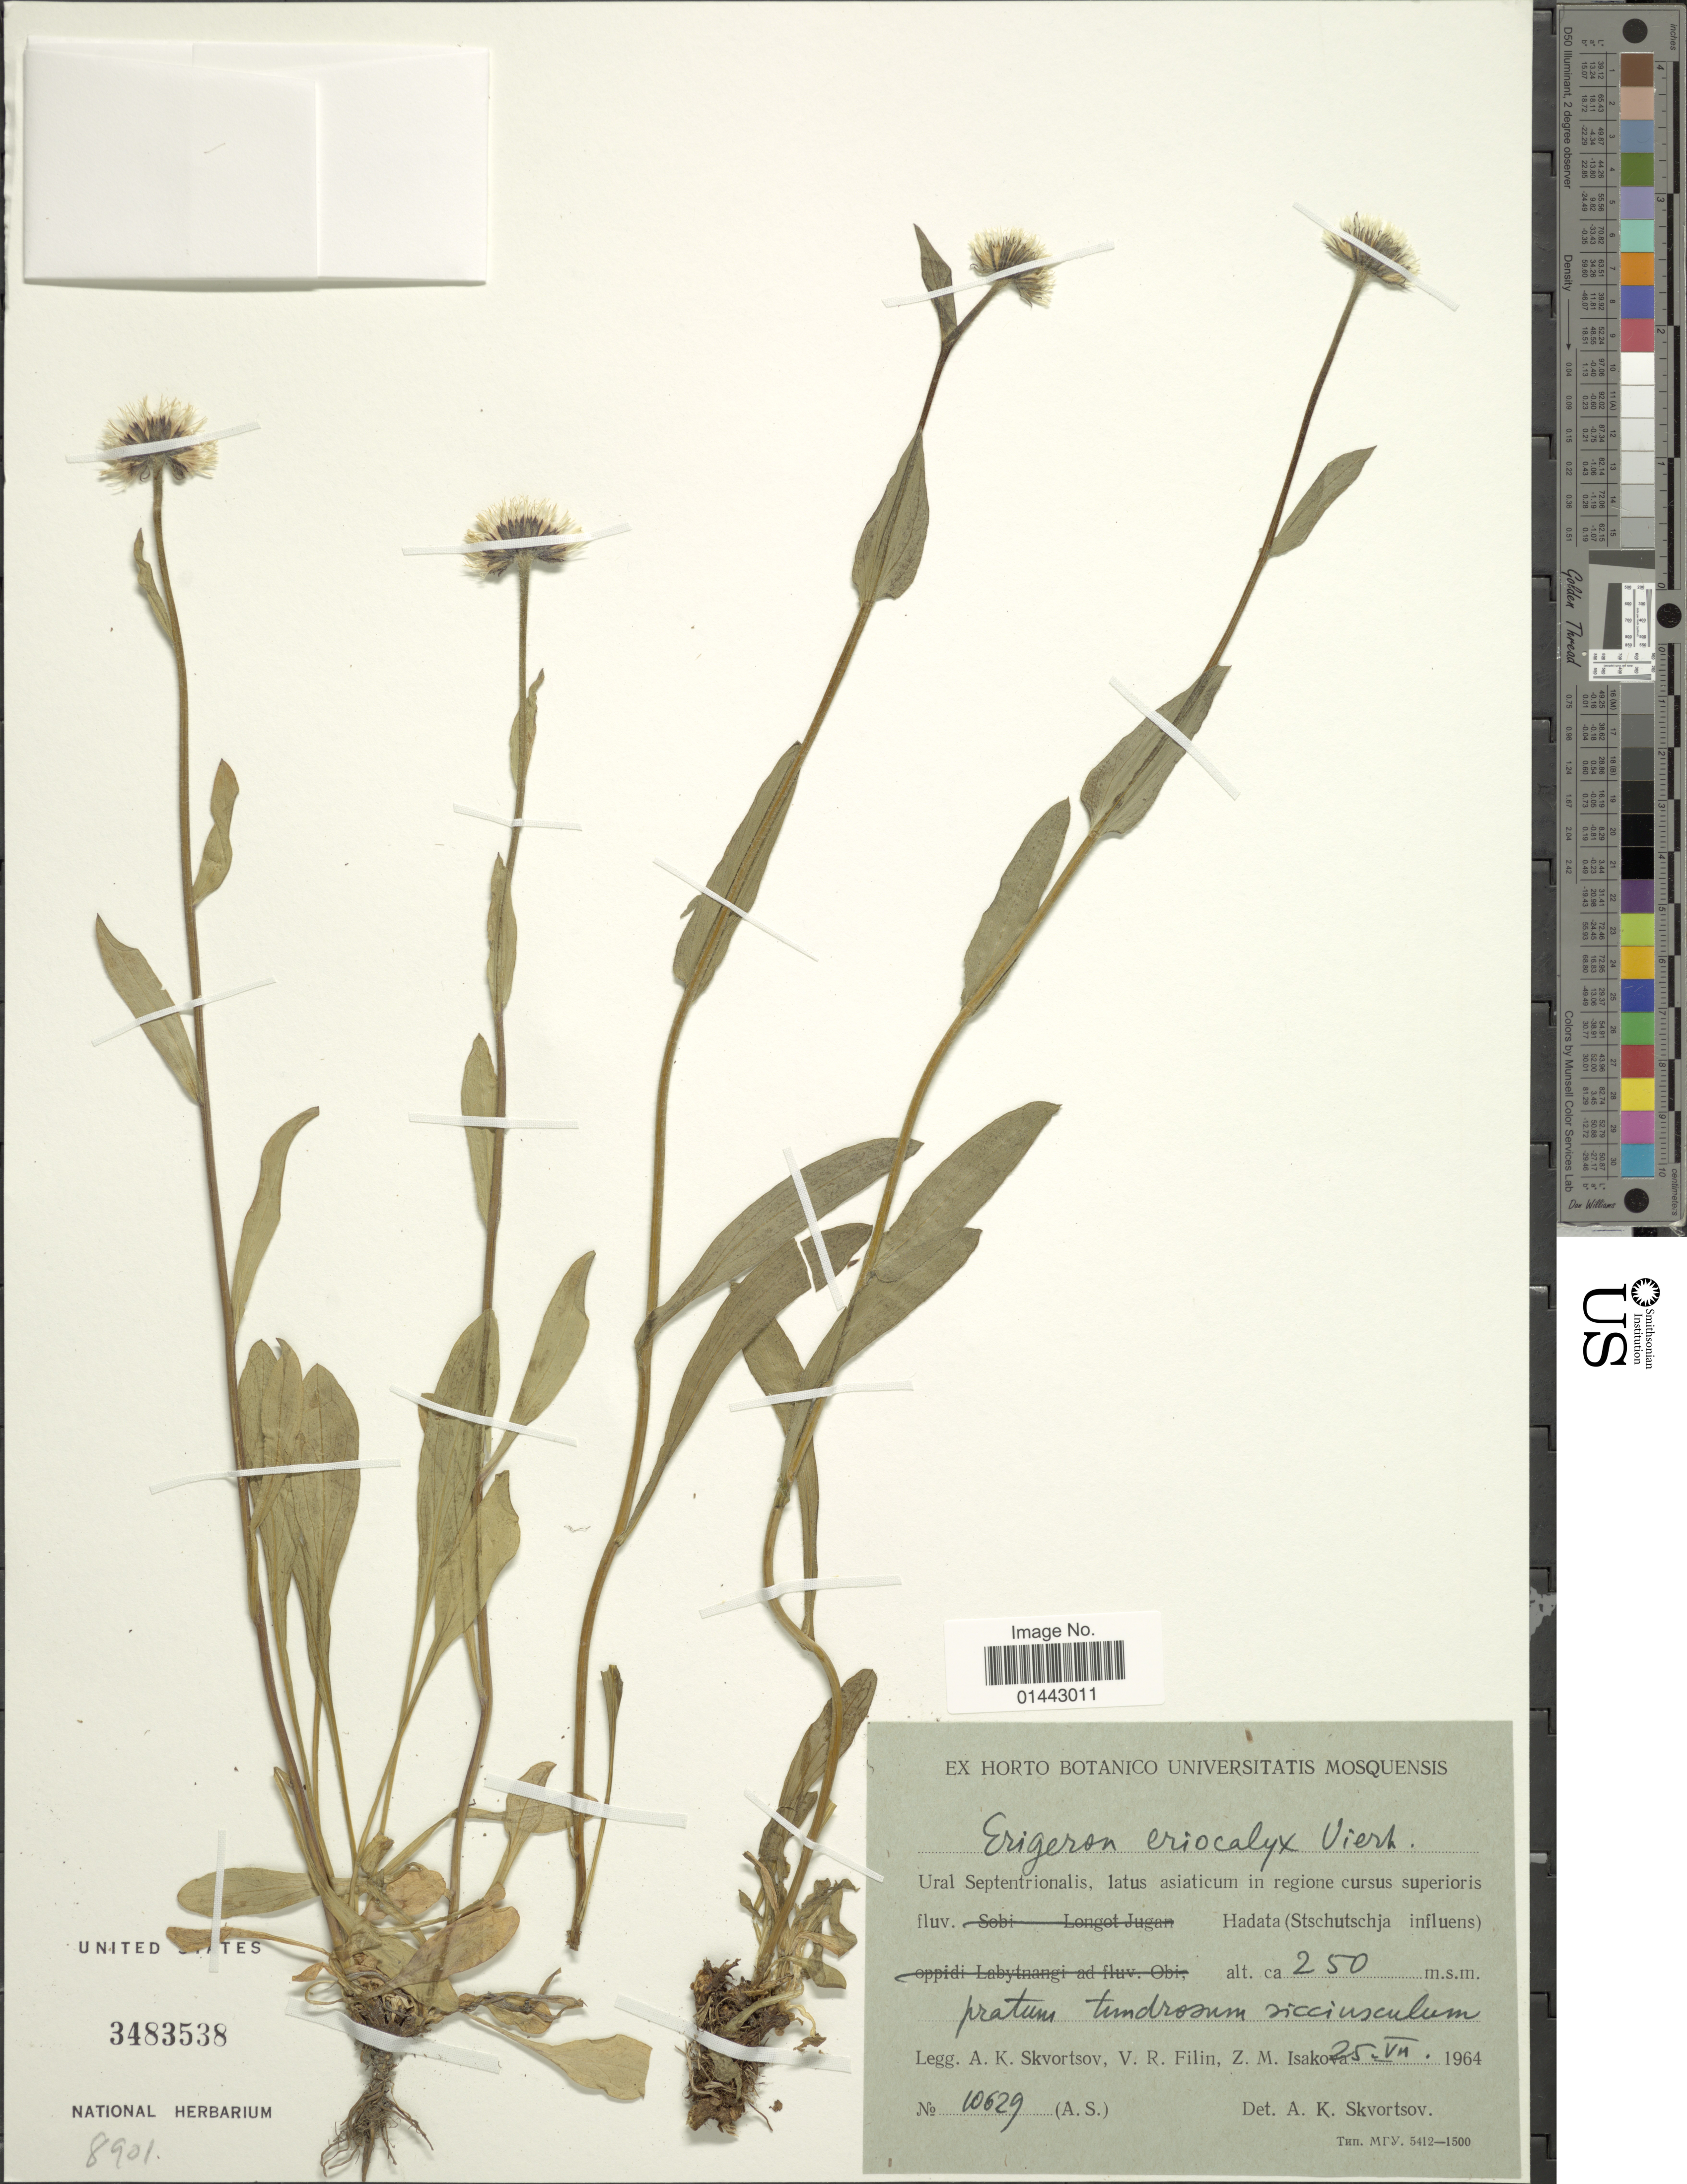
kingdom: Plantae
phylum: Tracheophyta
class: Magnoliopsida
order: Asterales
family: Asteraceae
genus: Erigeron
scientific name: Erigeron eriocalyx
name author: (Ledeb.) Vierh.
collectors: A. K. Skvortsov, V. Filin & Z. Isakova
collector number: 10629 (A.S.)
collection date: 1964-07-25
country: Russian Federation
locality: Ural septentrionalis, Hadata (Stschutschja influens).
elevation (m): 250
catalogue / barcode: US 3483538